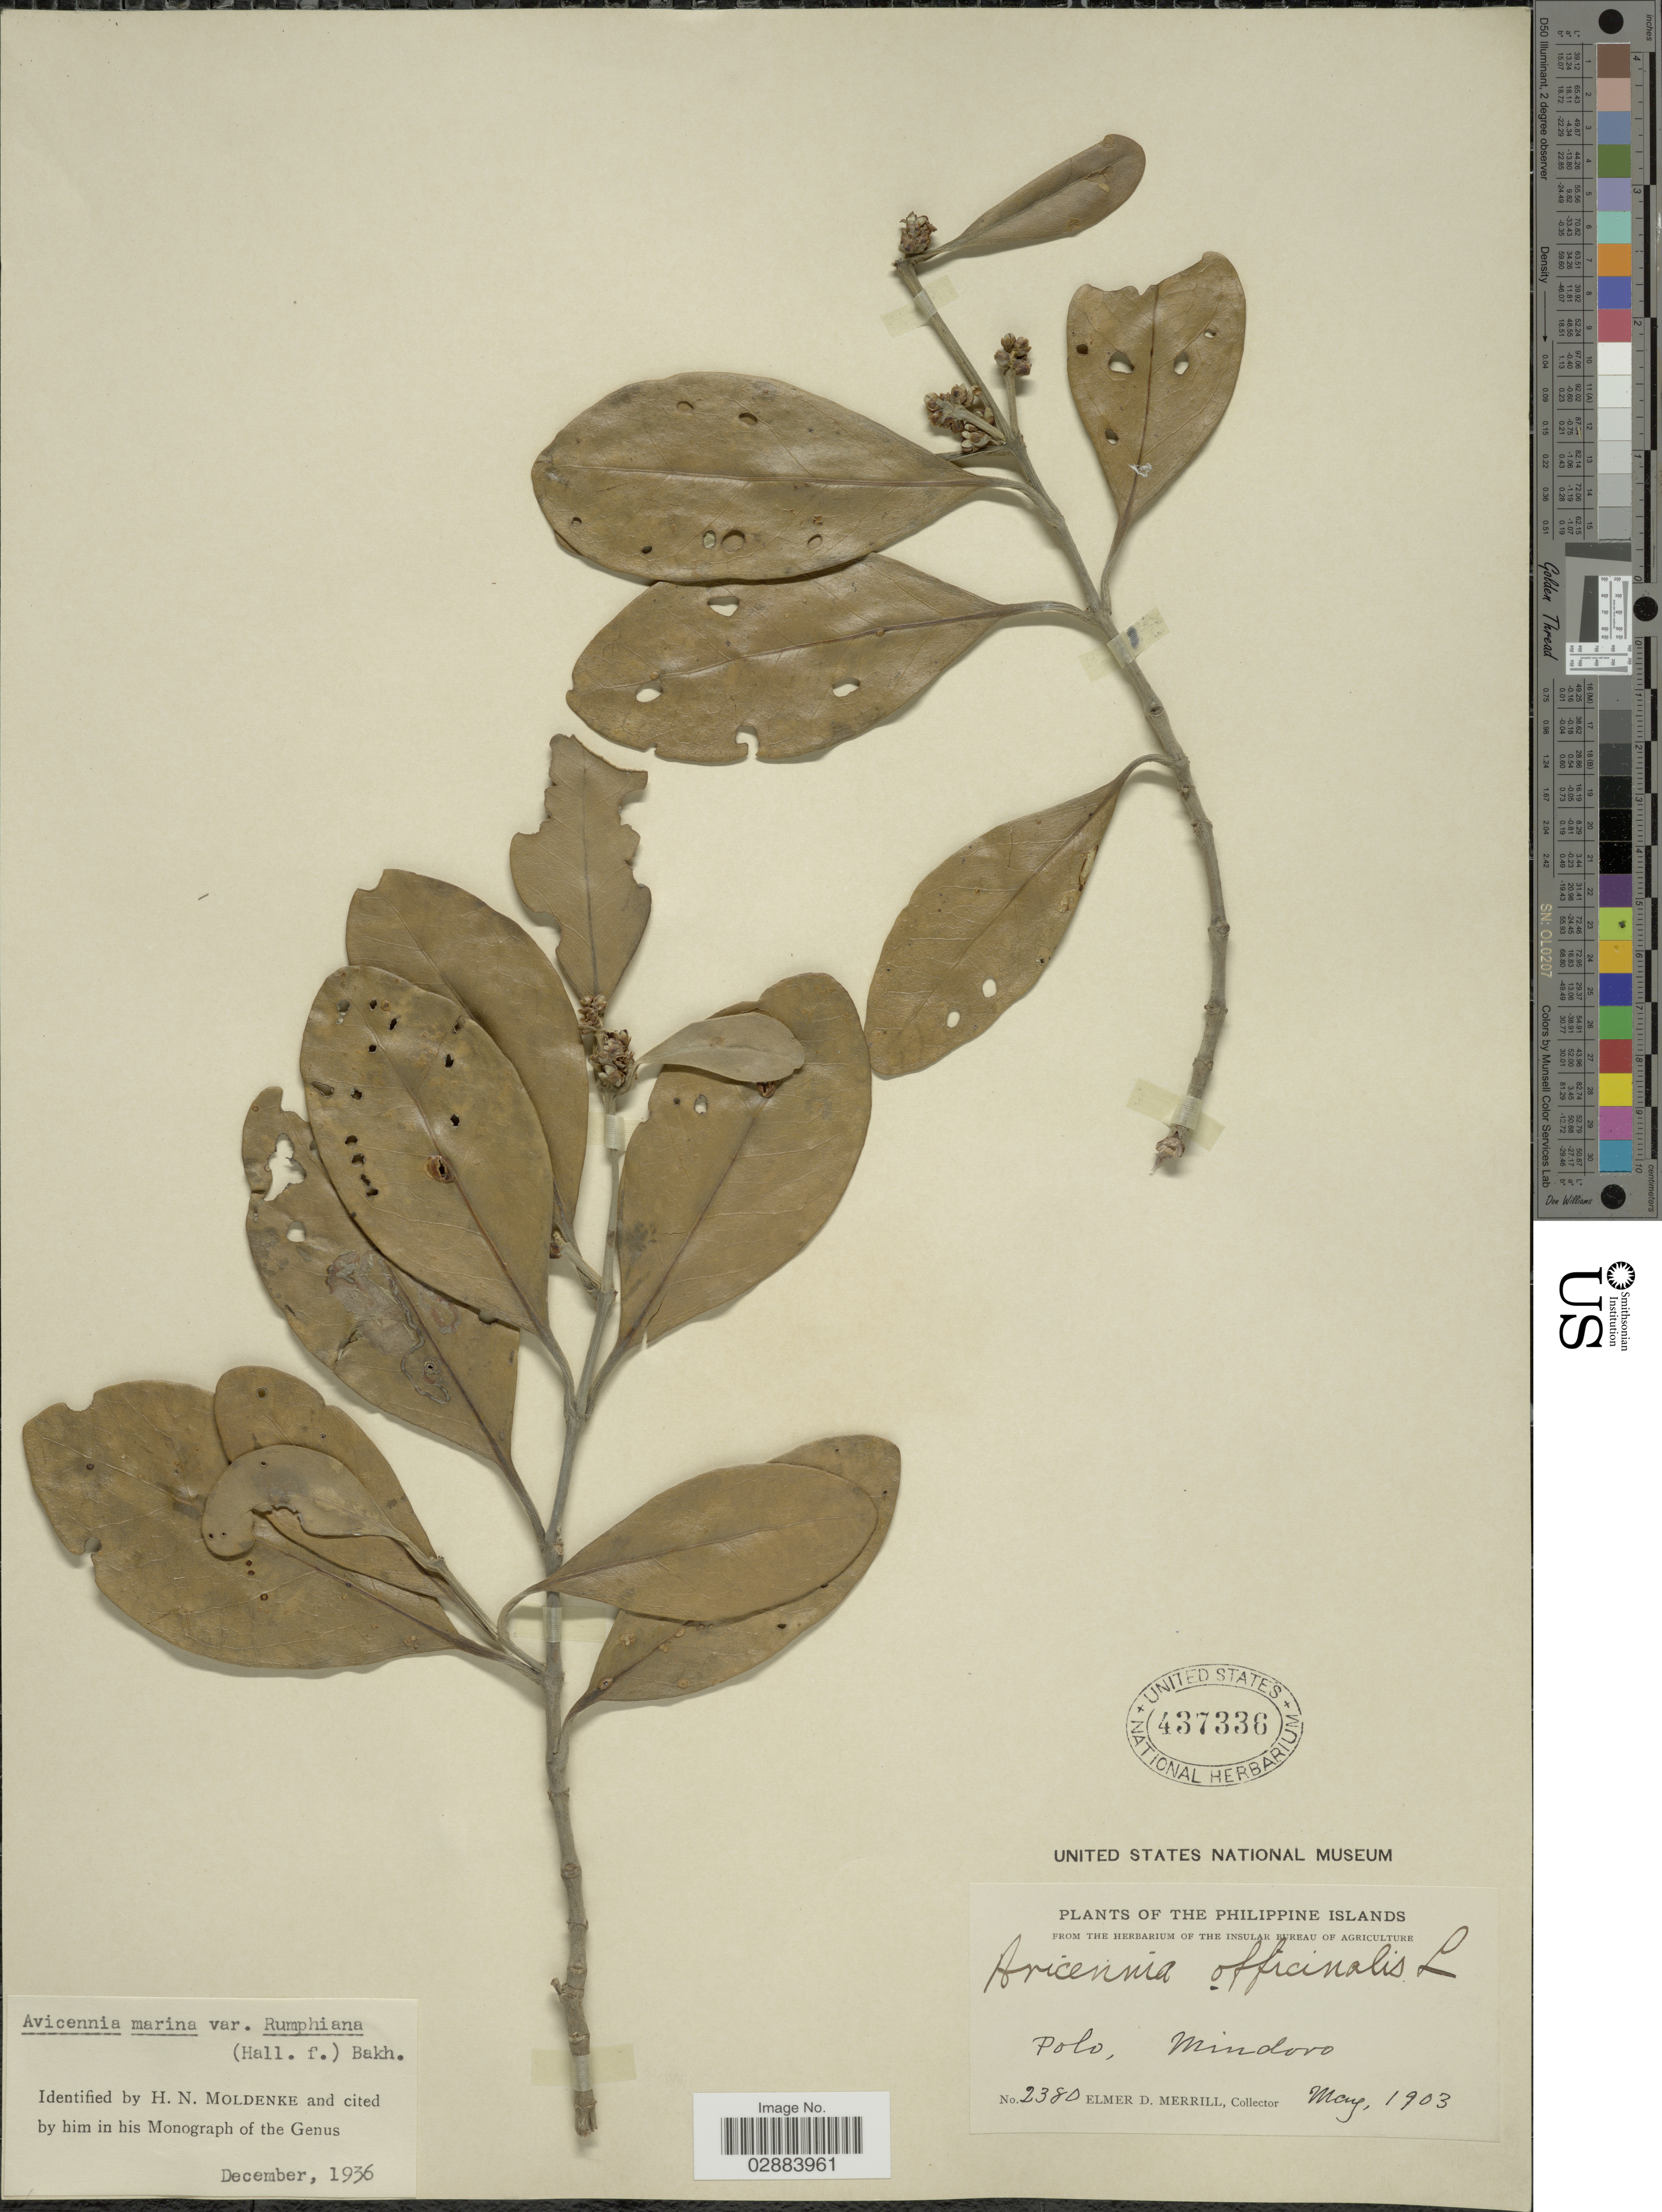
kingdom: Plantae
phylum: Tracheophyta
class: Magnoliopsida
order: Lamiales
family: Acanthaceae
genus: Avicennia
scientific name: Avicennia marina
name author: (Forssk.) Vierh.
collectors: E. D. Merrill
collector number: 2380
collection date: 1903-05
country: Philippines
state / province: Mimaropa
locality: The Philippine Islands. Polo, Mindoro.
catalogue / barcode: US 437336